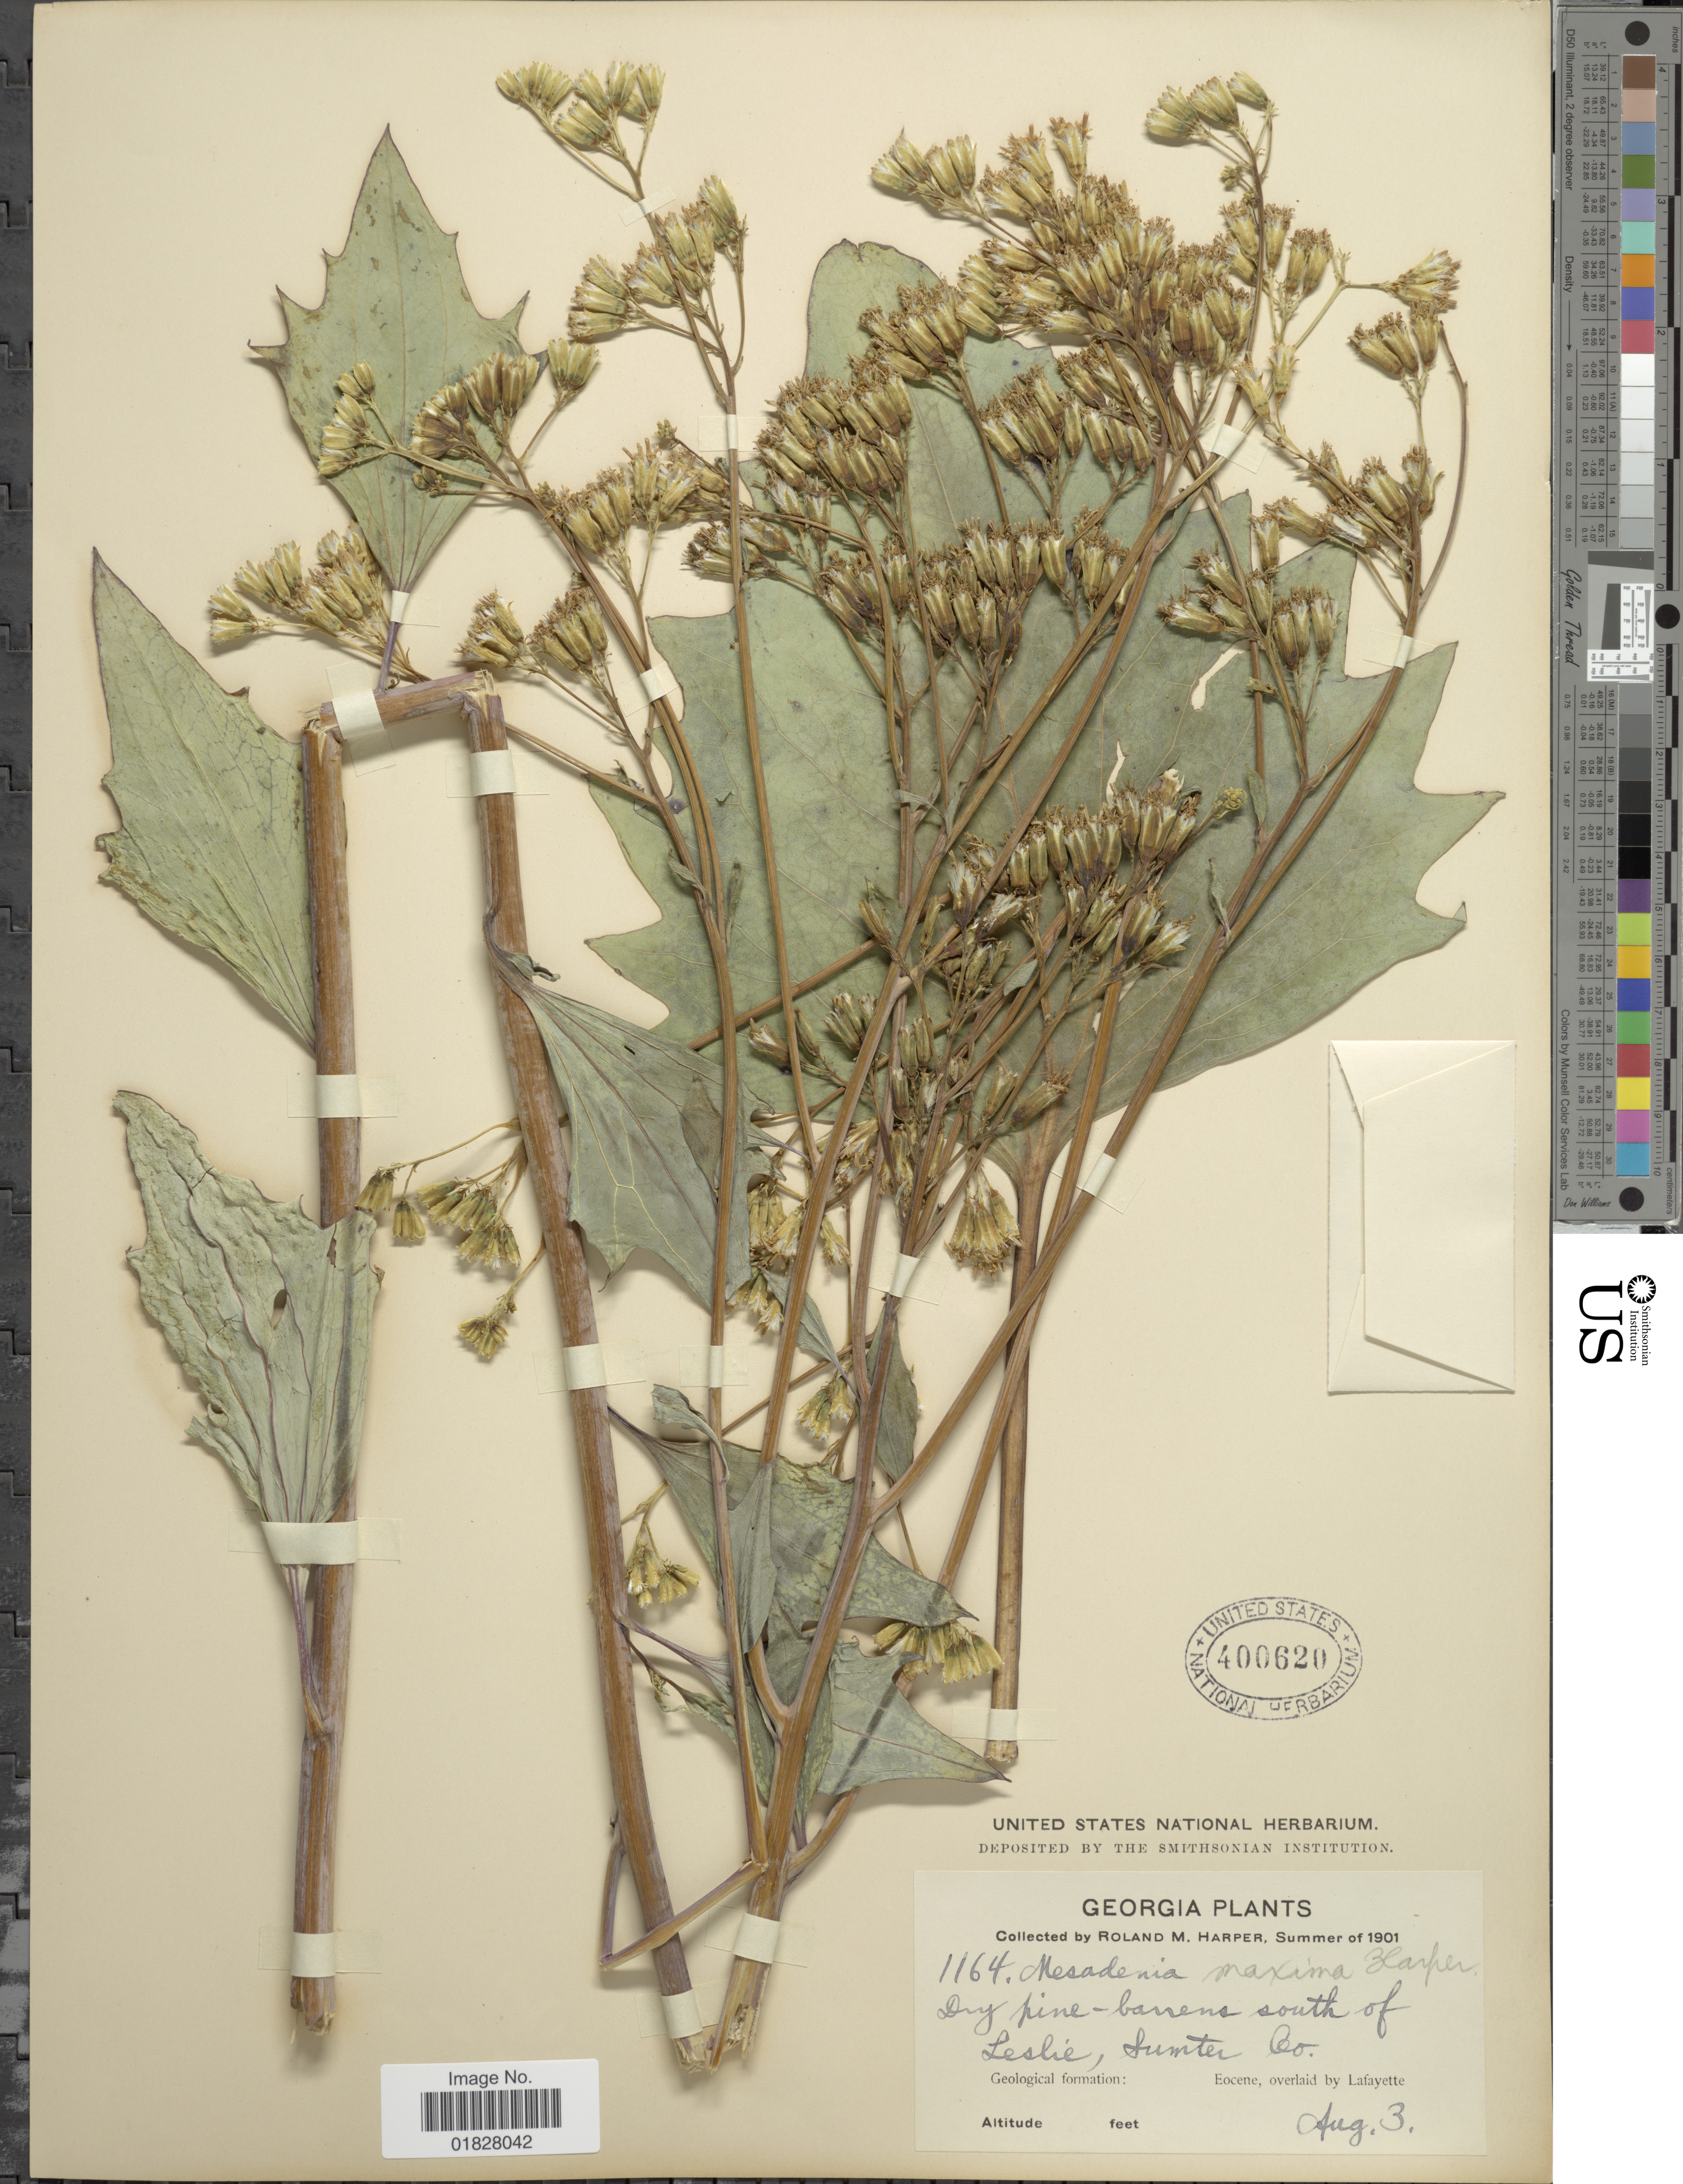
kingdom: Plantae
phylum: Tracheophyta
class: Magnoliopsida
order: Asterales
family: Asteraceae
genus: Arnoglossum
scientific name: Arnoglossum ovatum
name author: (Walter) H. Rob.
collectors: R. M. Harper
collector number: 1164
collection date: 1901-08-03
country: United States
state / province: Georgia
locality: Dry pine-barrens south of Leslie, Sumter Co. Geological formation: Eocene, overlaid by Lafayette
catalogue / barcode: US 400620